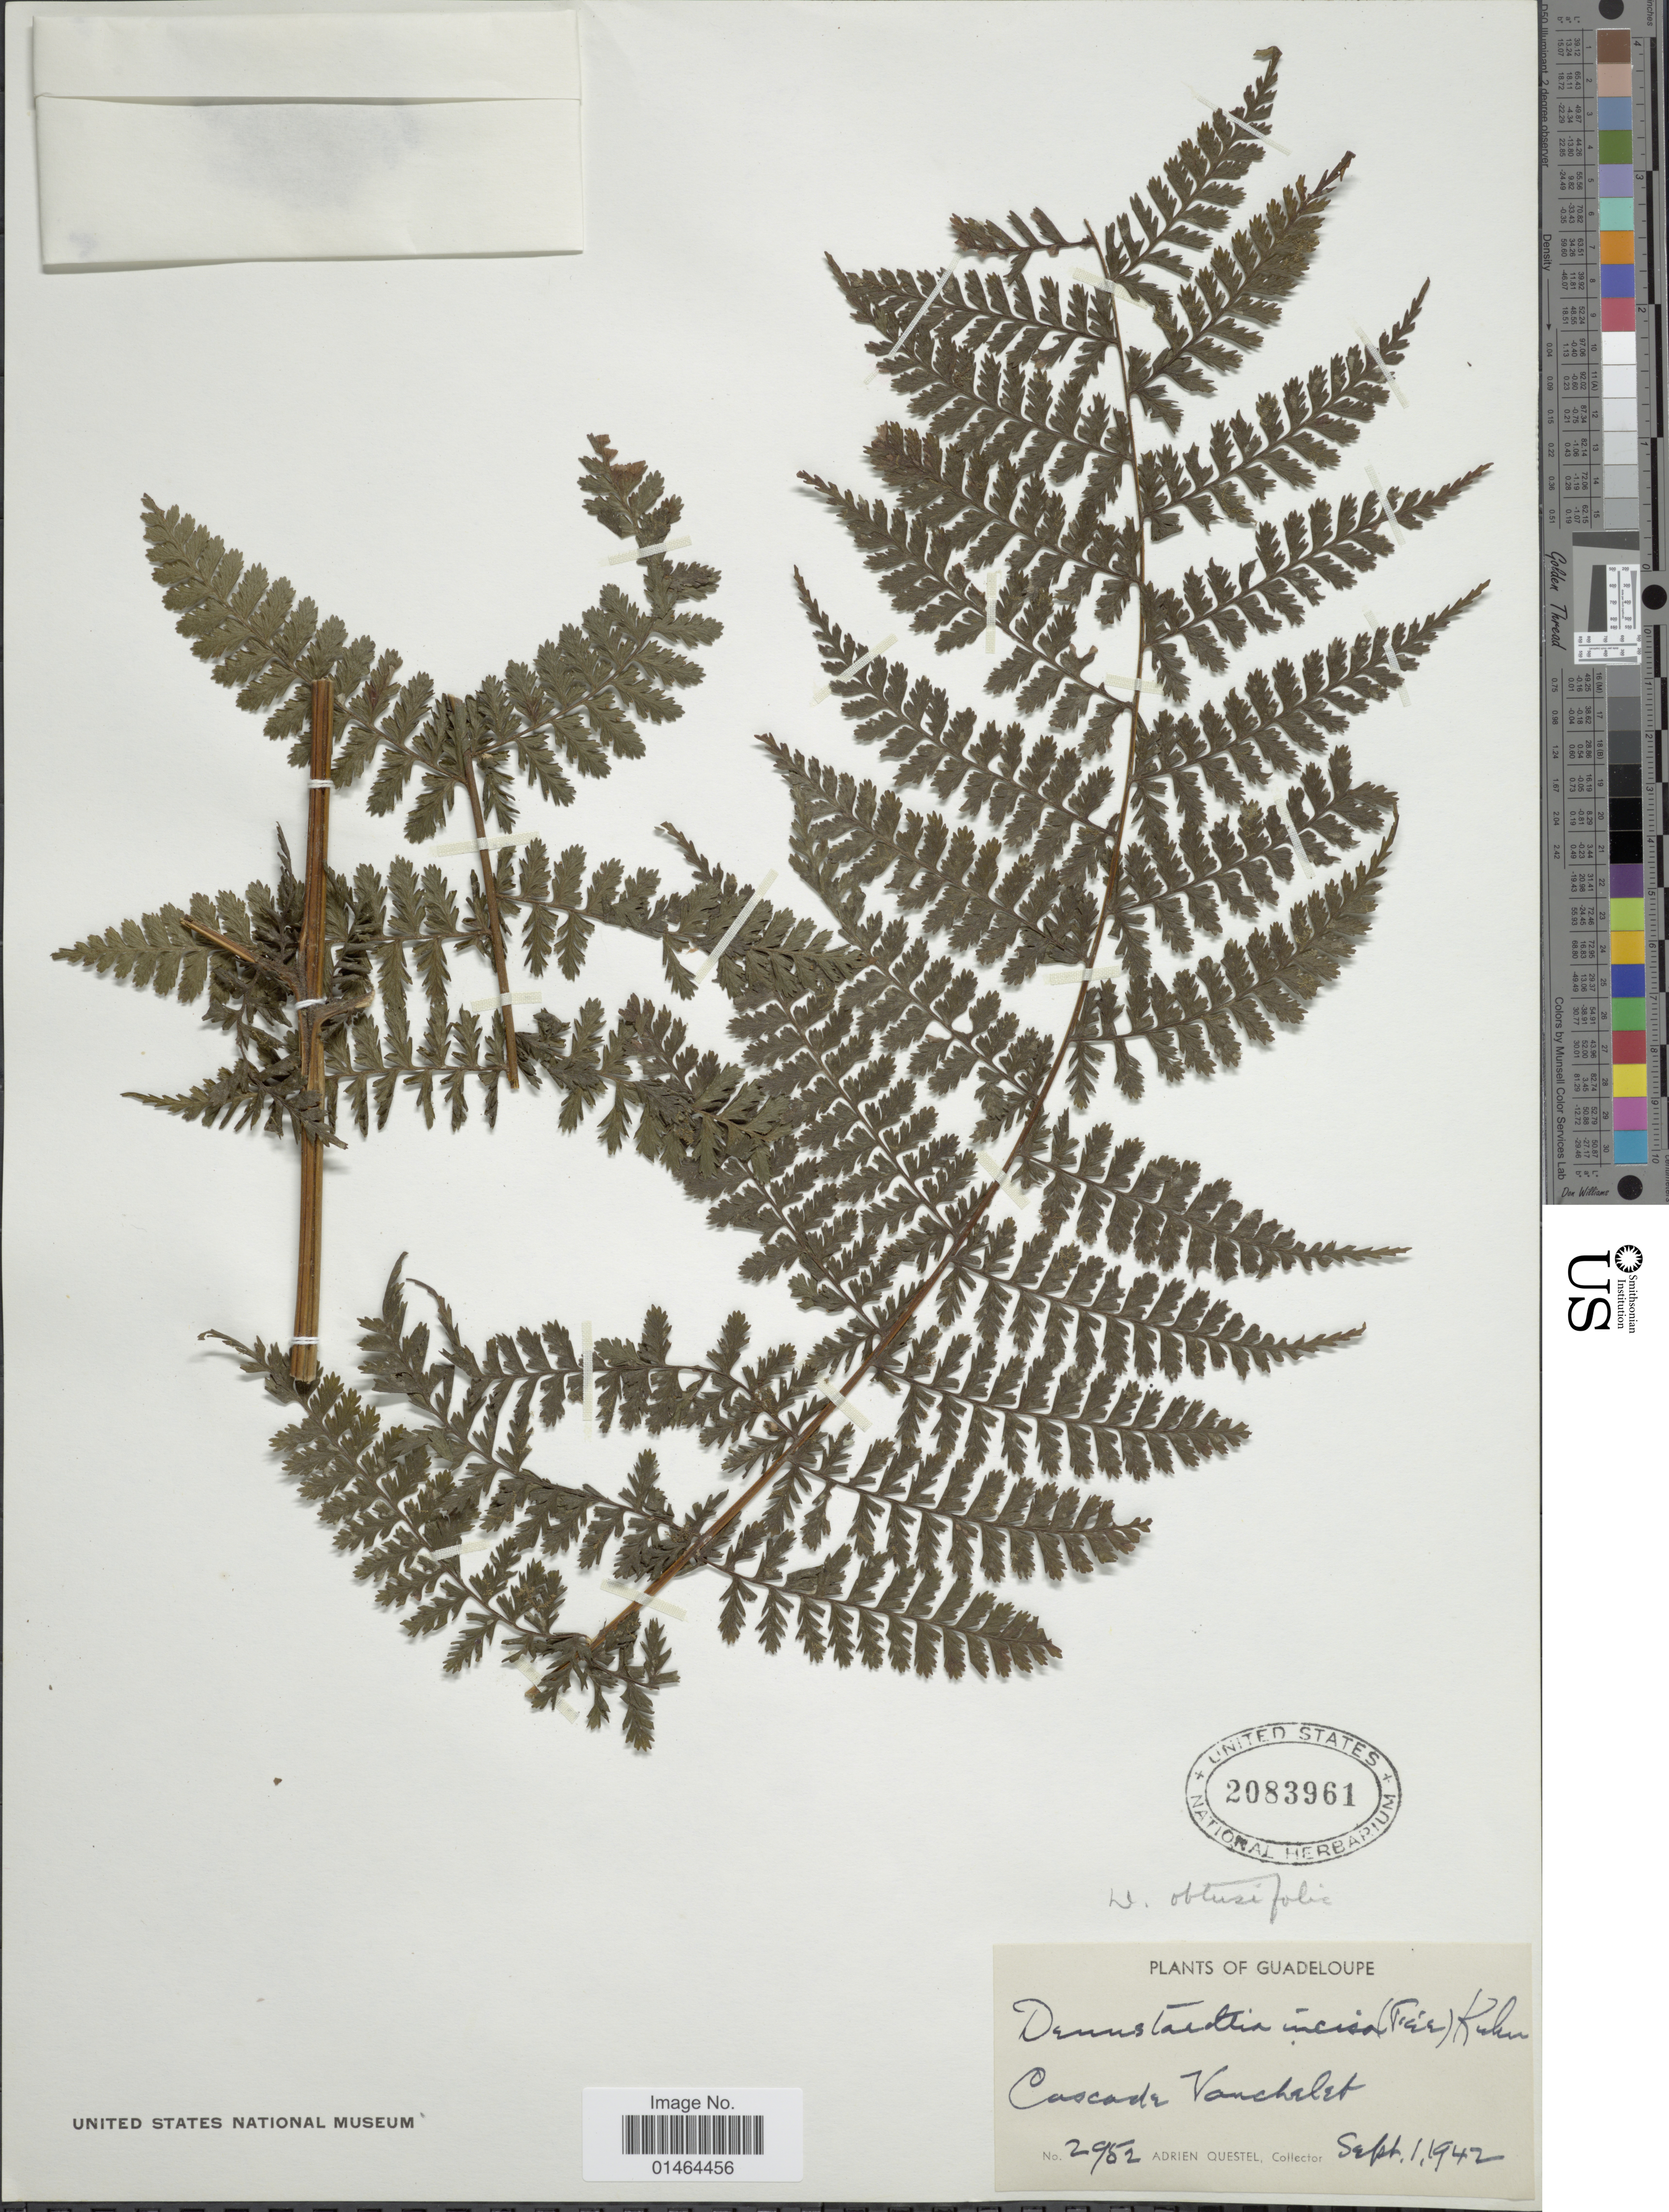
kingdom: Plantae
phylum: Tracheophyta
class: Polypodiopsida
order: Polypodiales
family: Dennstaedtiaceae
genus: Dennstaedtia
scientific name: Dennstaedtia dissecta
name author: (Sw.) T. Moore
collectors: A. Questel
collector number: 2952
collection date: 1942-09-01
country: Guadeloupe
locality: Cascade Vauchelet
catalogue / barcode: US 2083961